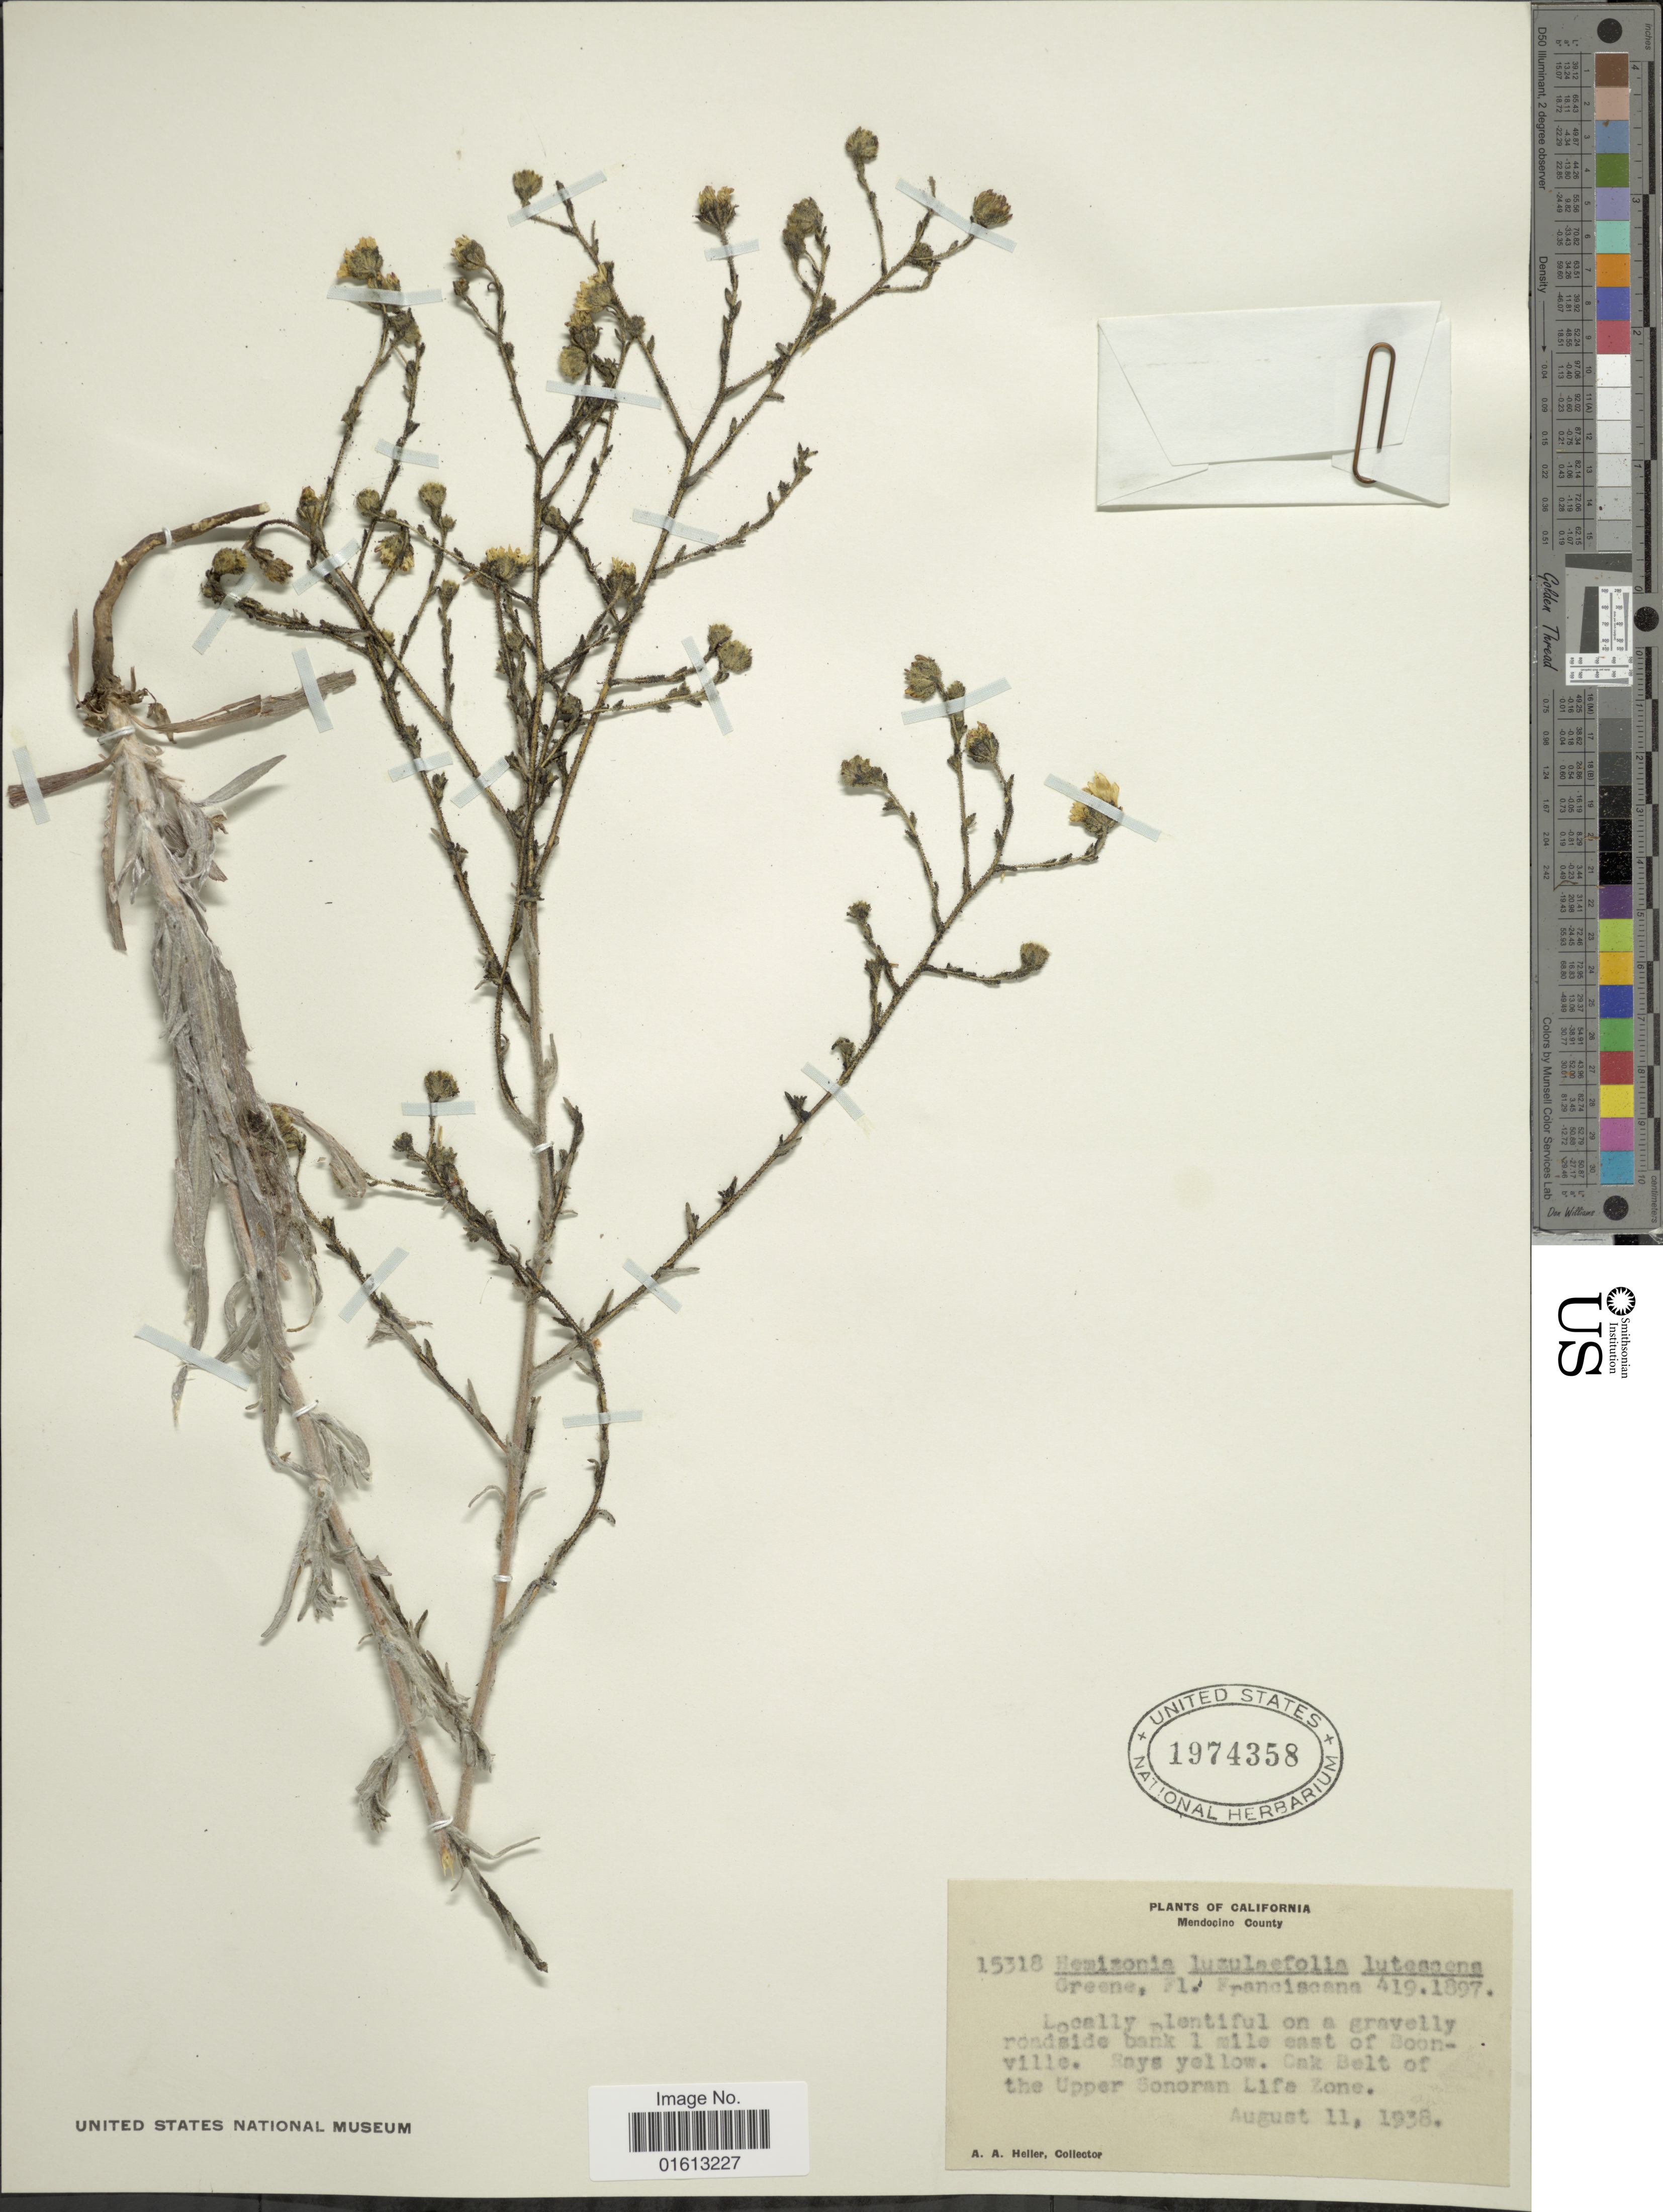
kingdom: Plantae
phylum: Tracheophyta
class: Magnoliopsida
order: Asterales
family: Asteraceae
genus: Hemizonia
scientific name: Hemizonia luzulaefolia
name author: DC.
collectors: A. A. Heller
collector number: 15318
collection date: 1938-08-11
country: United States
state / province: California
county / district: Mendocino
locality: Mendocino County, plentiful on a gravelly rondside bank 1 mile east of Boonville, Oak Belt of the Upper Sonoran Life Zone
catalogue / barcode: US 1974358